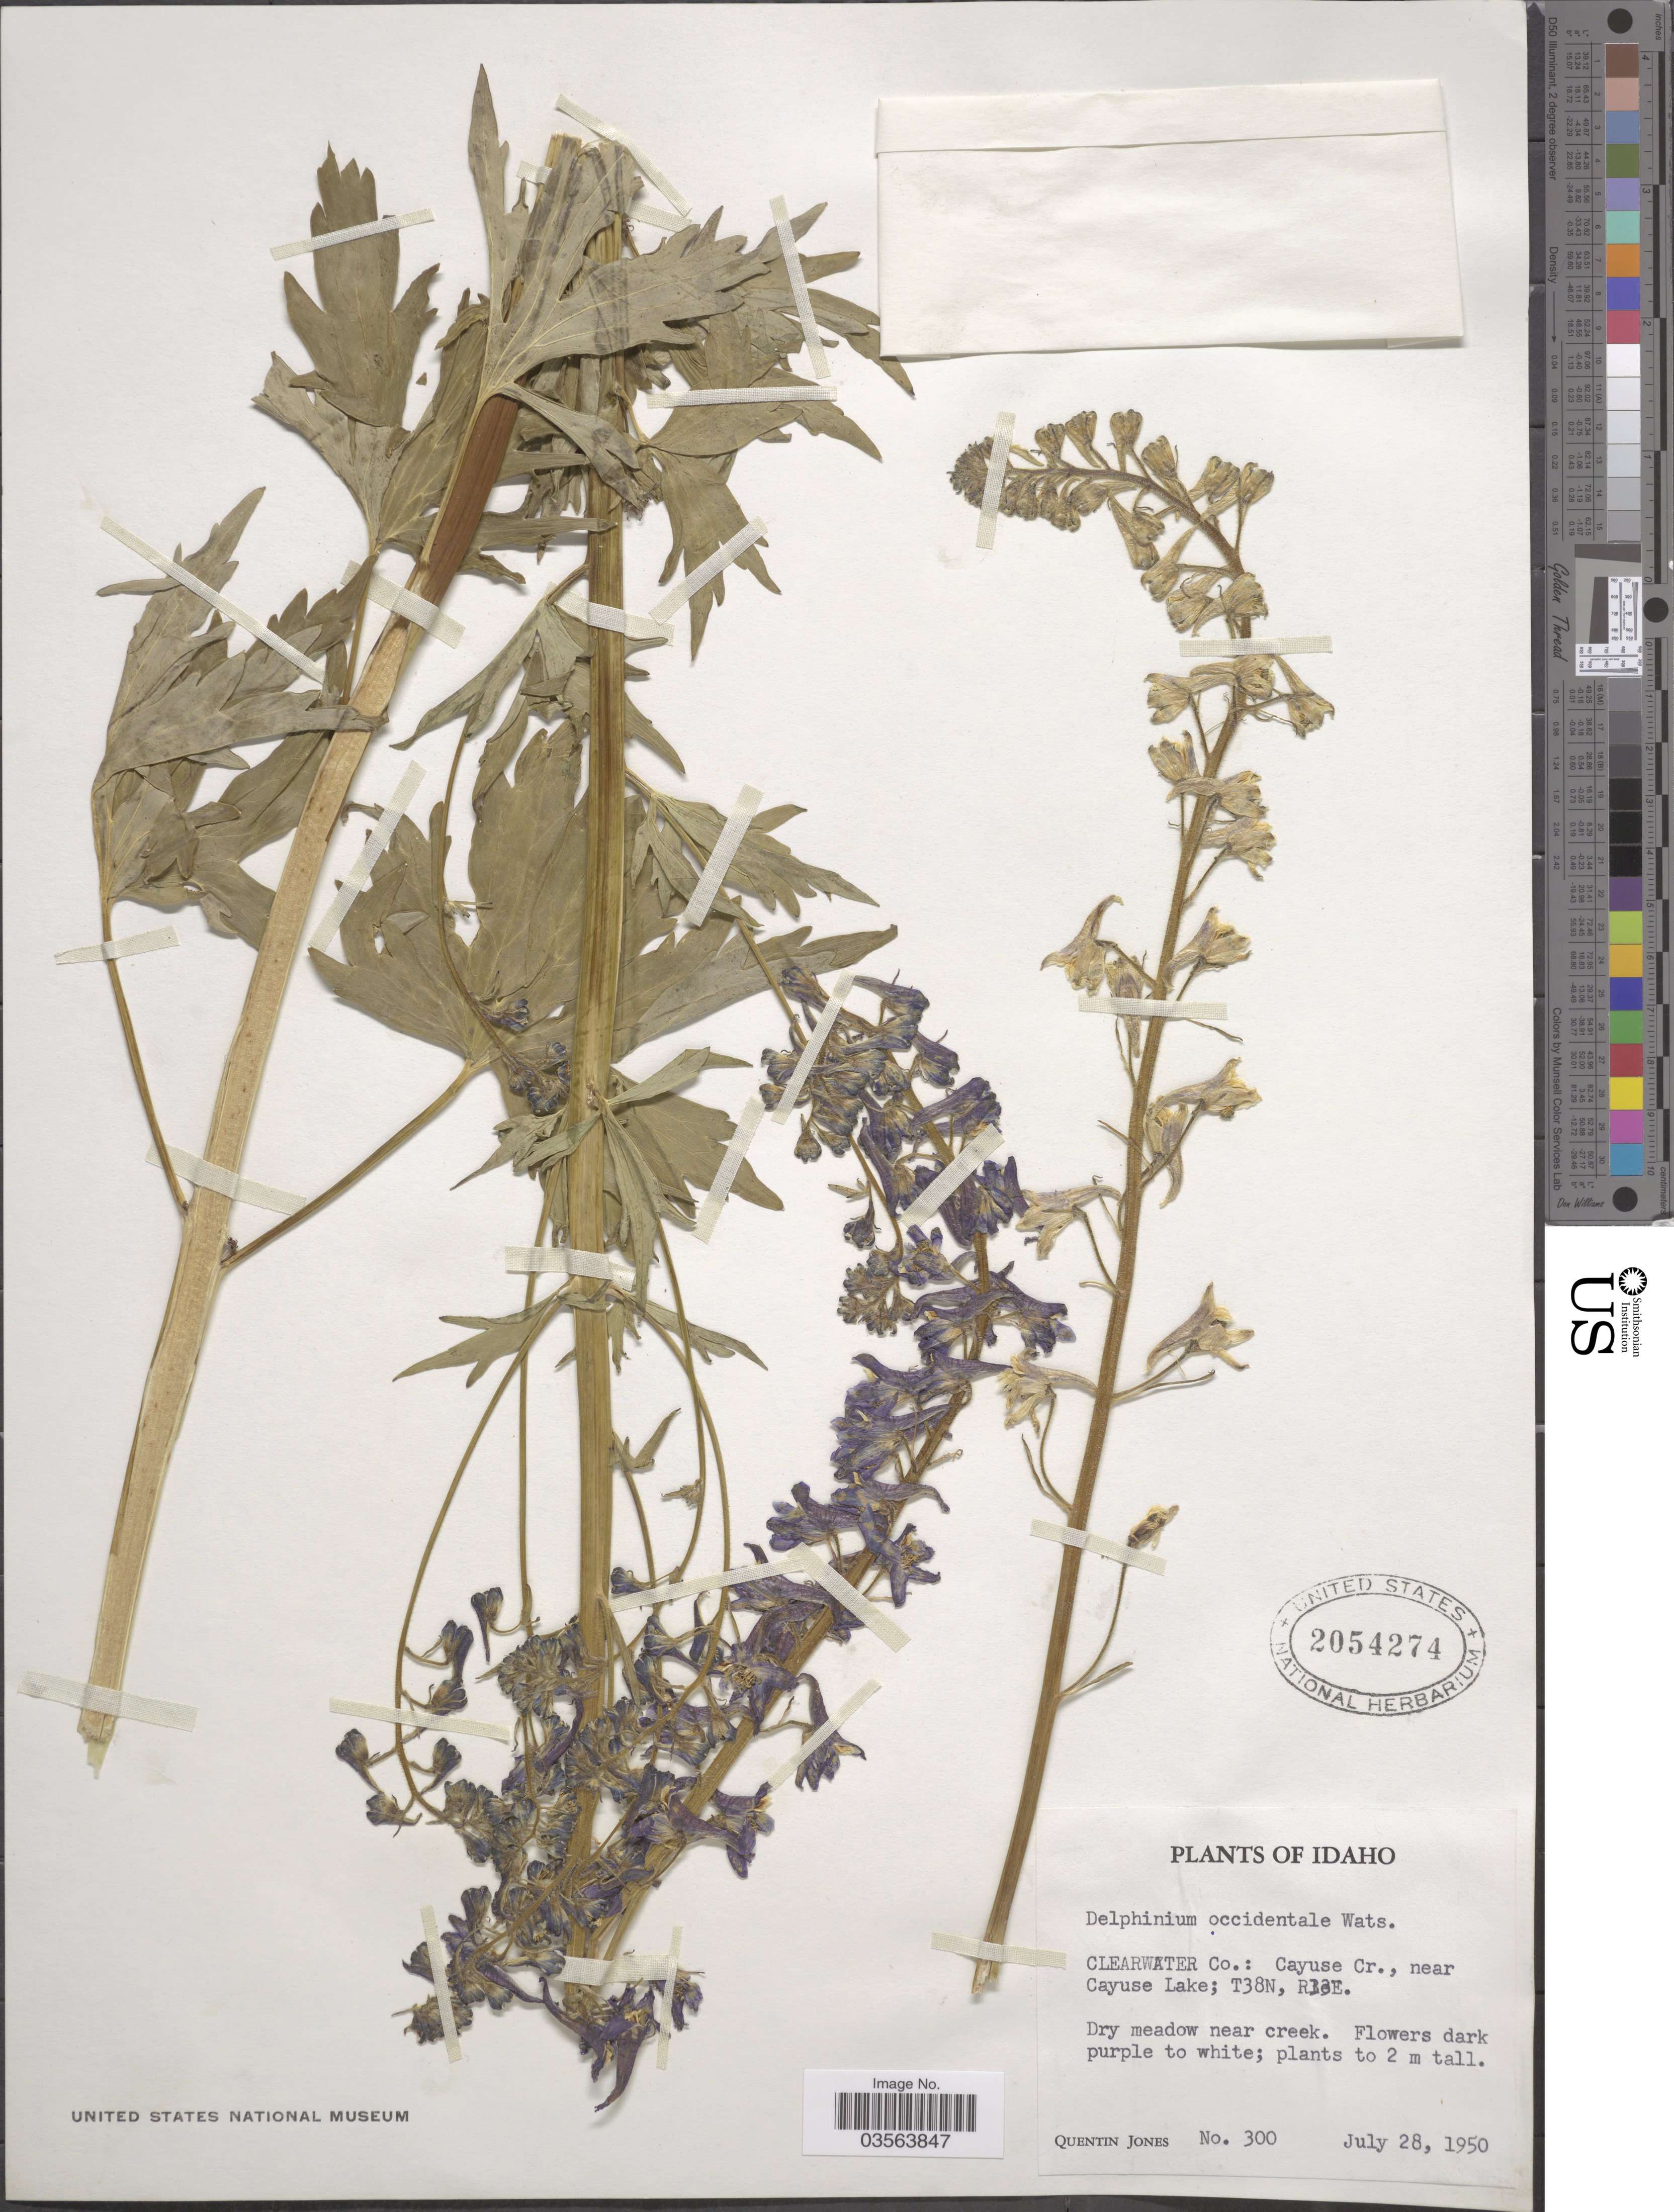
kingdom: Plantae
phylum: Tracheophyta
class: Magnoliopsida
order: Ranunculales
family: Ranunculaceae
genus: Delphinium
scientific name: Delphinium x occidentale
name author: (S. Watson) S. Watson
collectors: Q. Jones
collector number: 300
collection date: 1950-07-28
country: United States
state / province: Idaho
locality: Clearwater Co.: Cayuse Cr., near Cayuse Lake; T38N, R13E.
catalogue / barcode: US 2054274